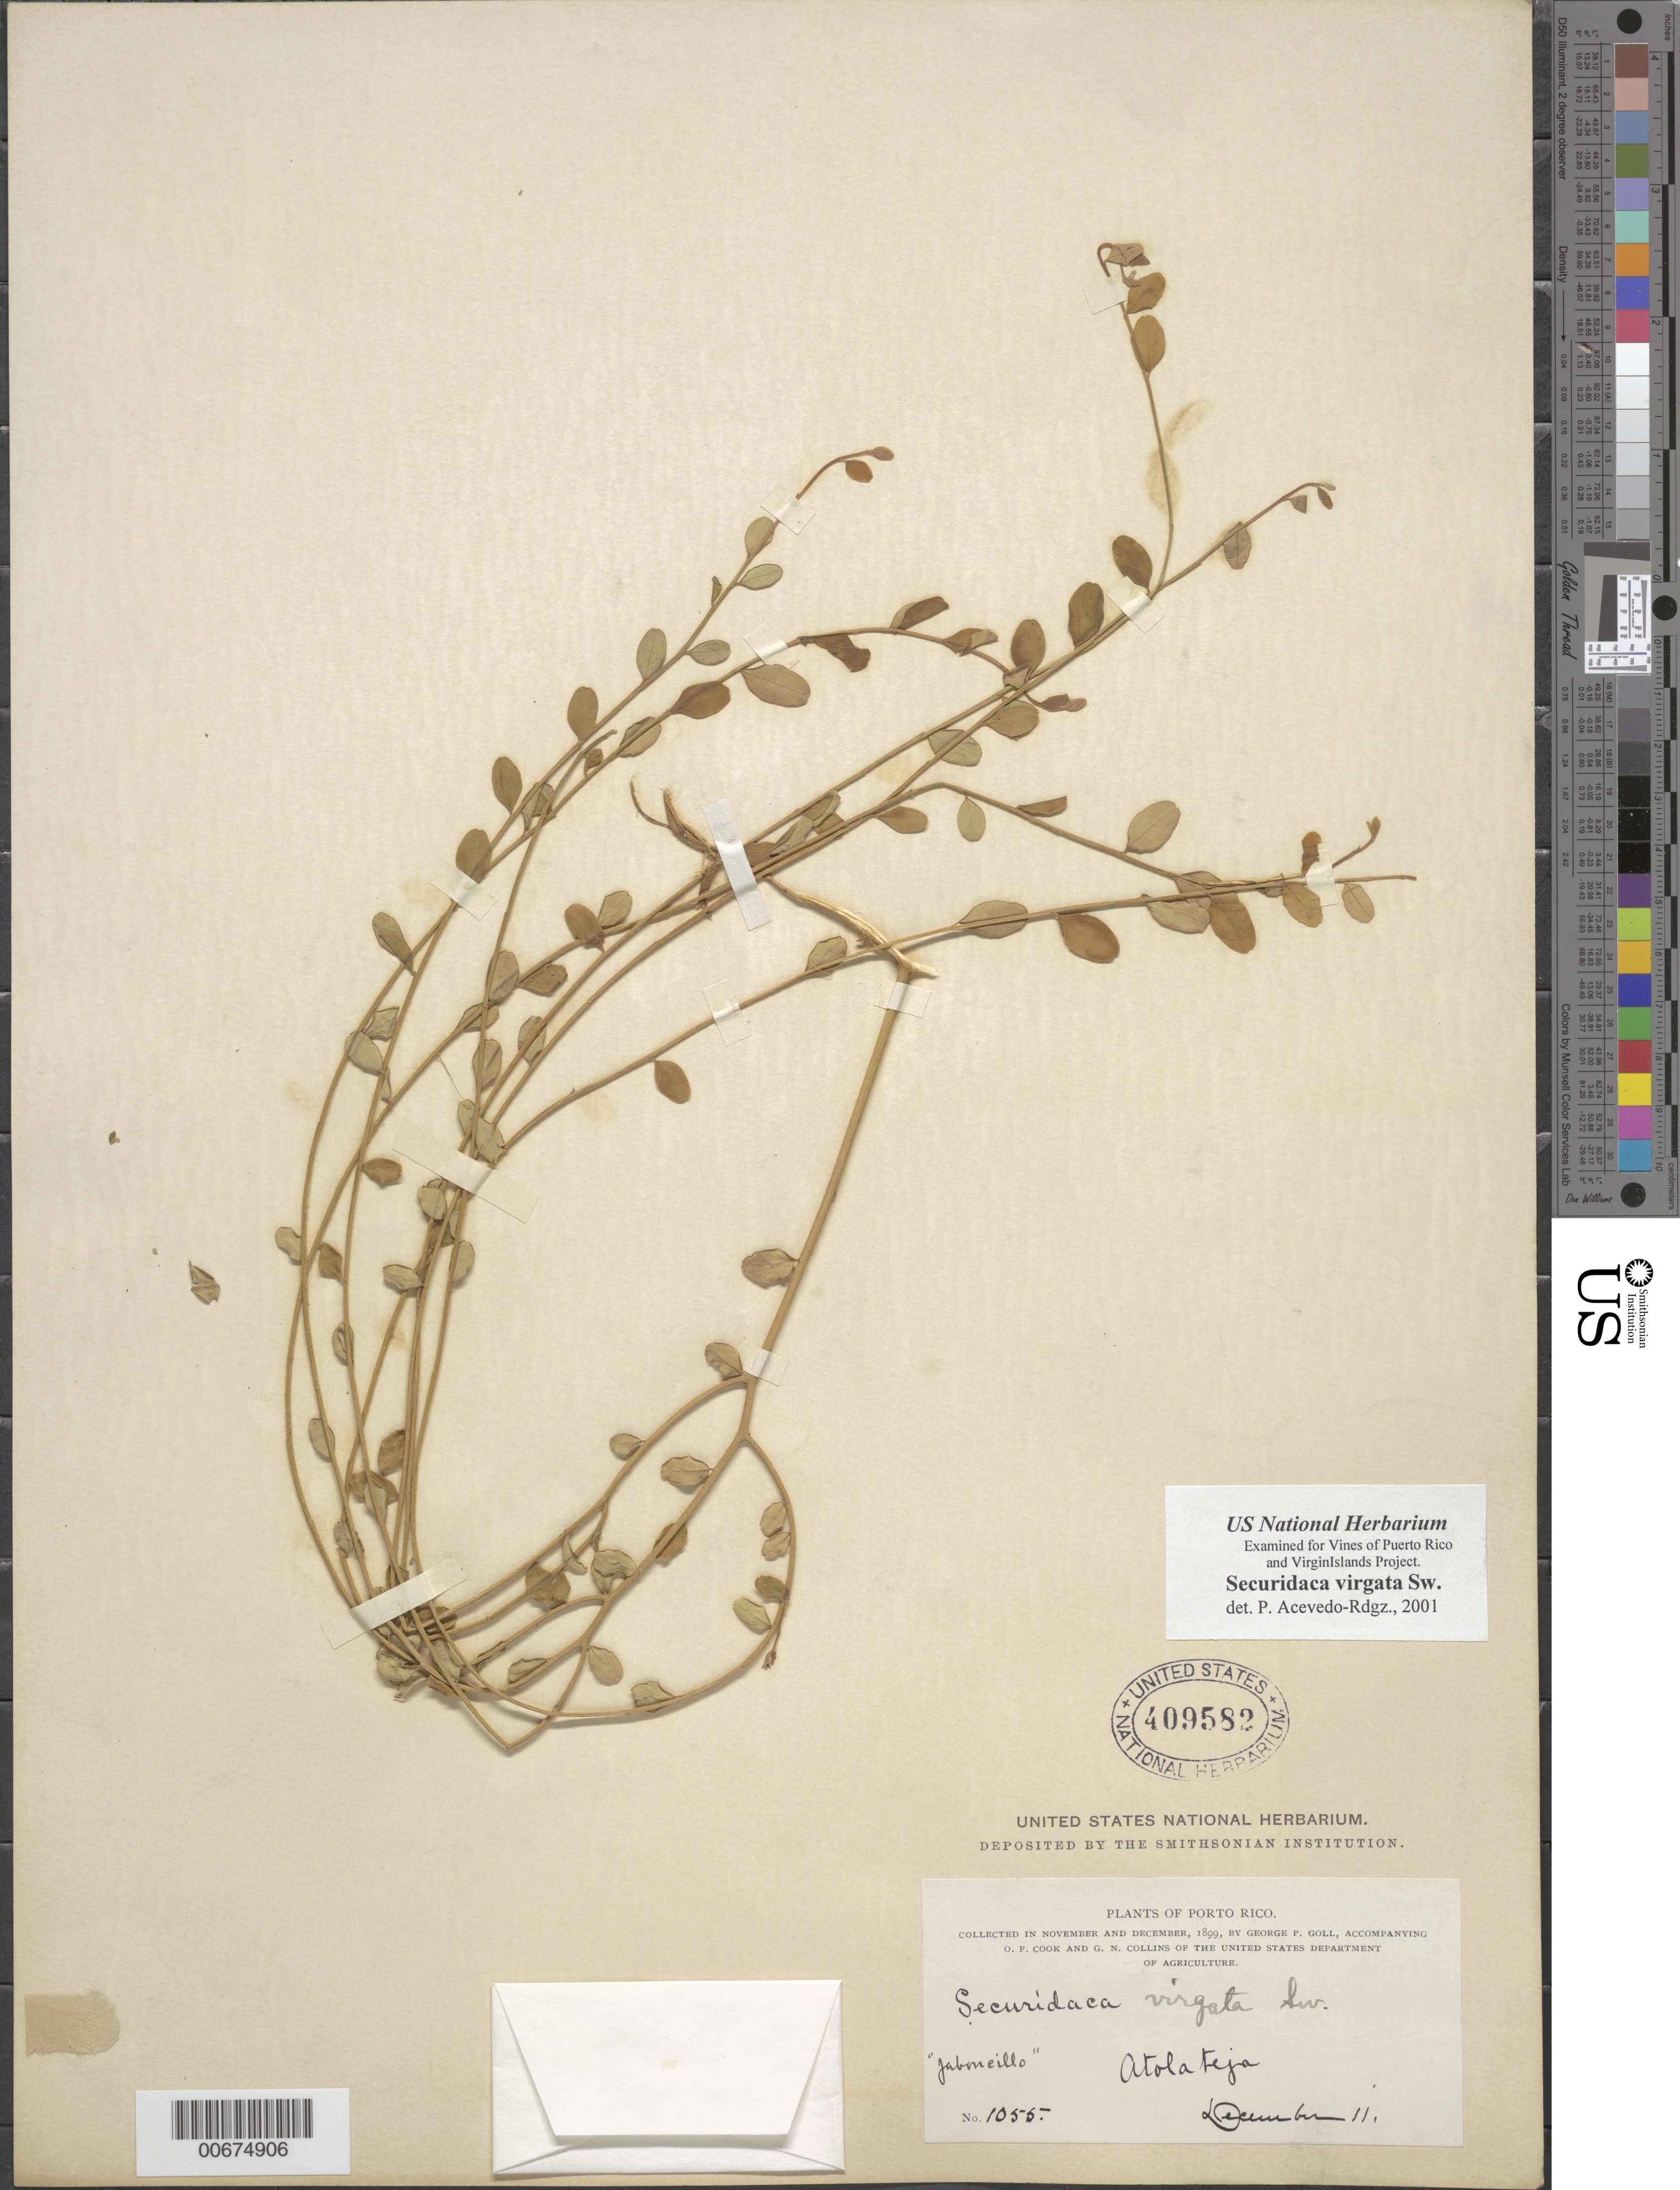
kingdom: Plantae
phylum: Tracheophyta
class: Magnoliopsida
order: Fabales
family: Polygalaceae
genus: Securidaca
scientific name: Securidaca virgata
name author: Sw.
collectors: G. Goll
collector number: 1055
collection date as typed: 11 Dec 1899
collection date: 1899-12-11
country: Puerto Rico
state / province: Bayamón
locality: Hato Tejas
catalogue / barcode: US 409582